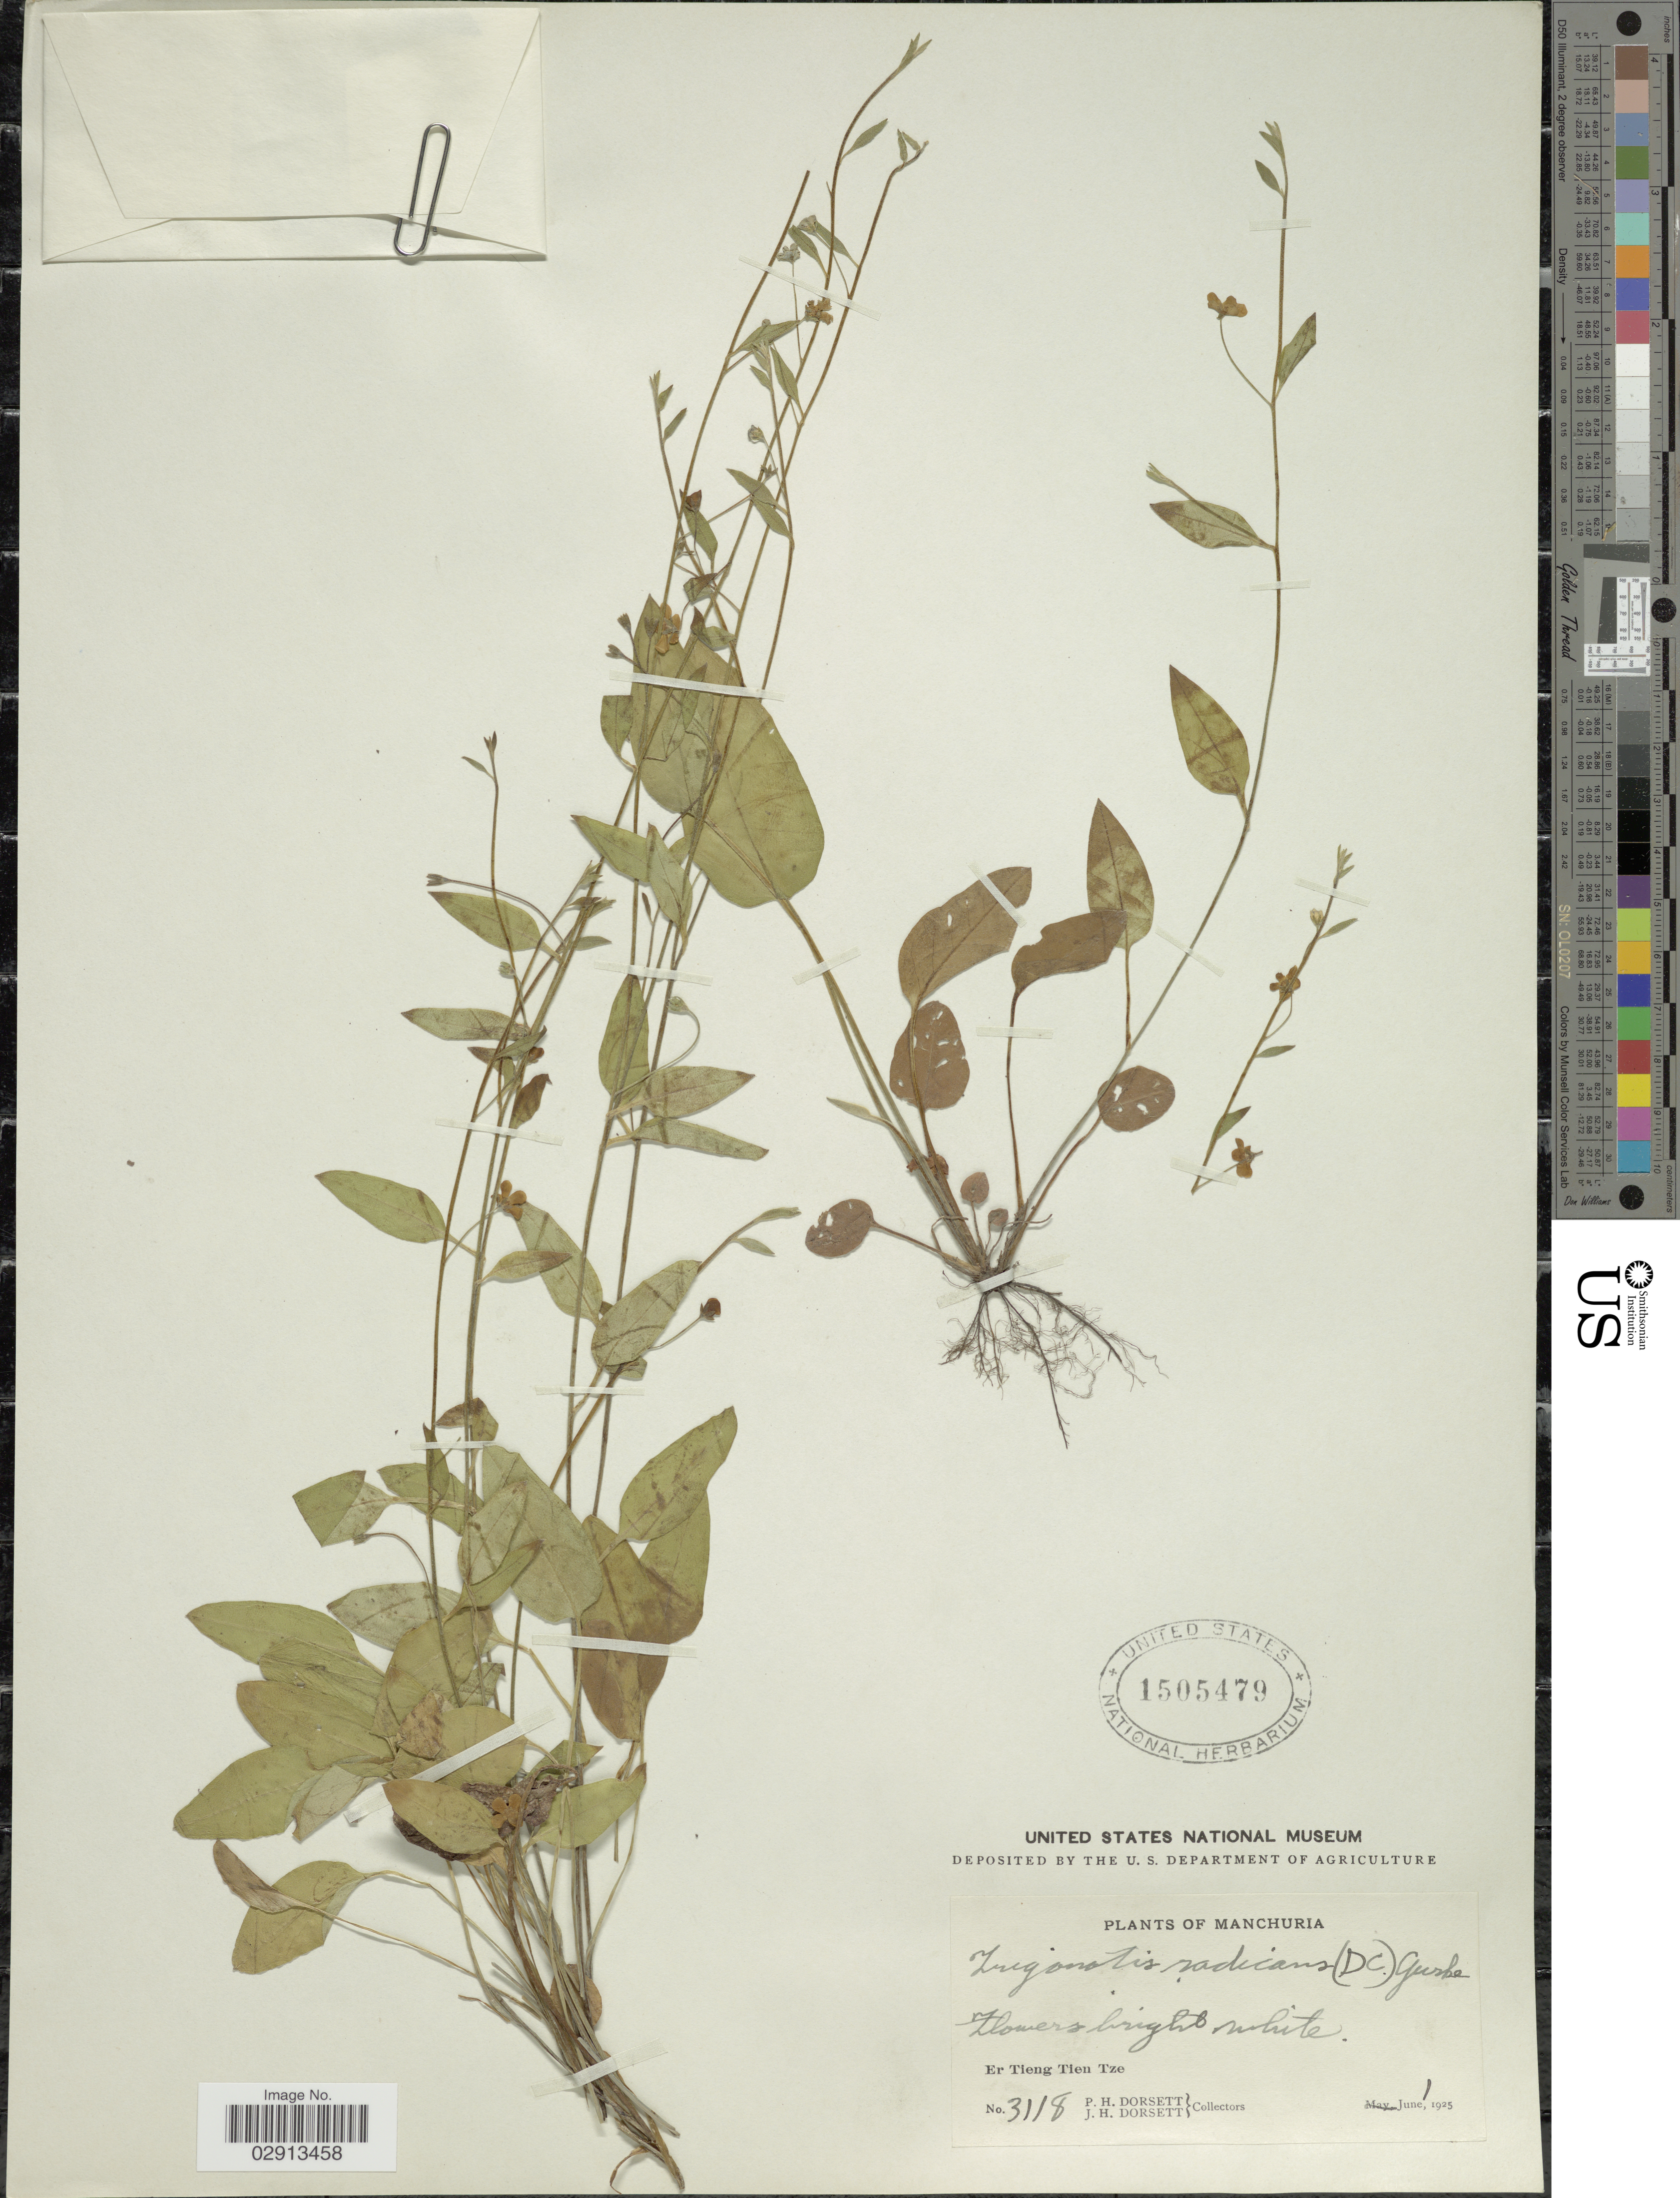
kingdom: Plantae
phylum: Tracheophyta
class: Magnoliopsida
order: Boraginales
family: Boraginaceae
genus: Trigonotis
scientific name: Trigonotis radicans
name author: Steven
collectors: P. H. Dorsett & J. Dorsett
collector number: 3118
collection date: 1925-06-01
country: China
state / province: Heilongjiang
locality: Manchuria. Er Tieng Tien Tze.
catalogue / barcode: US 1505479